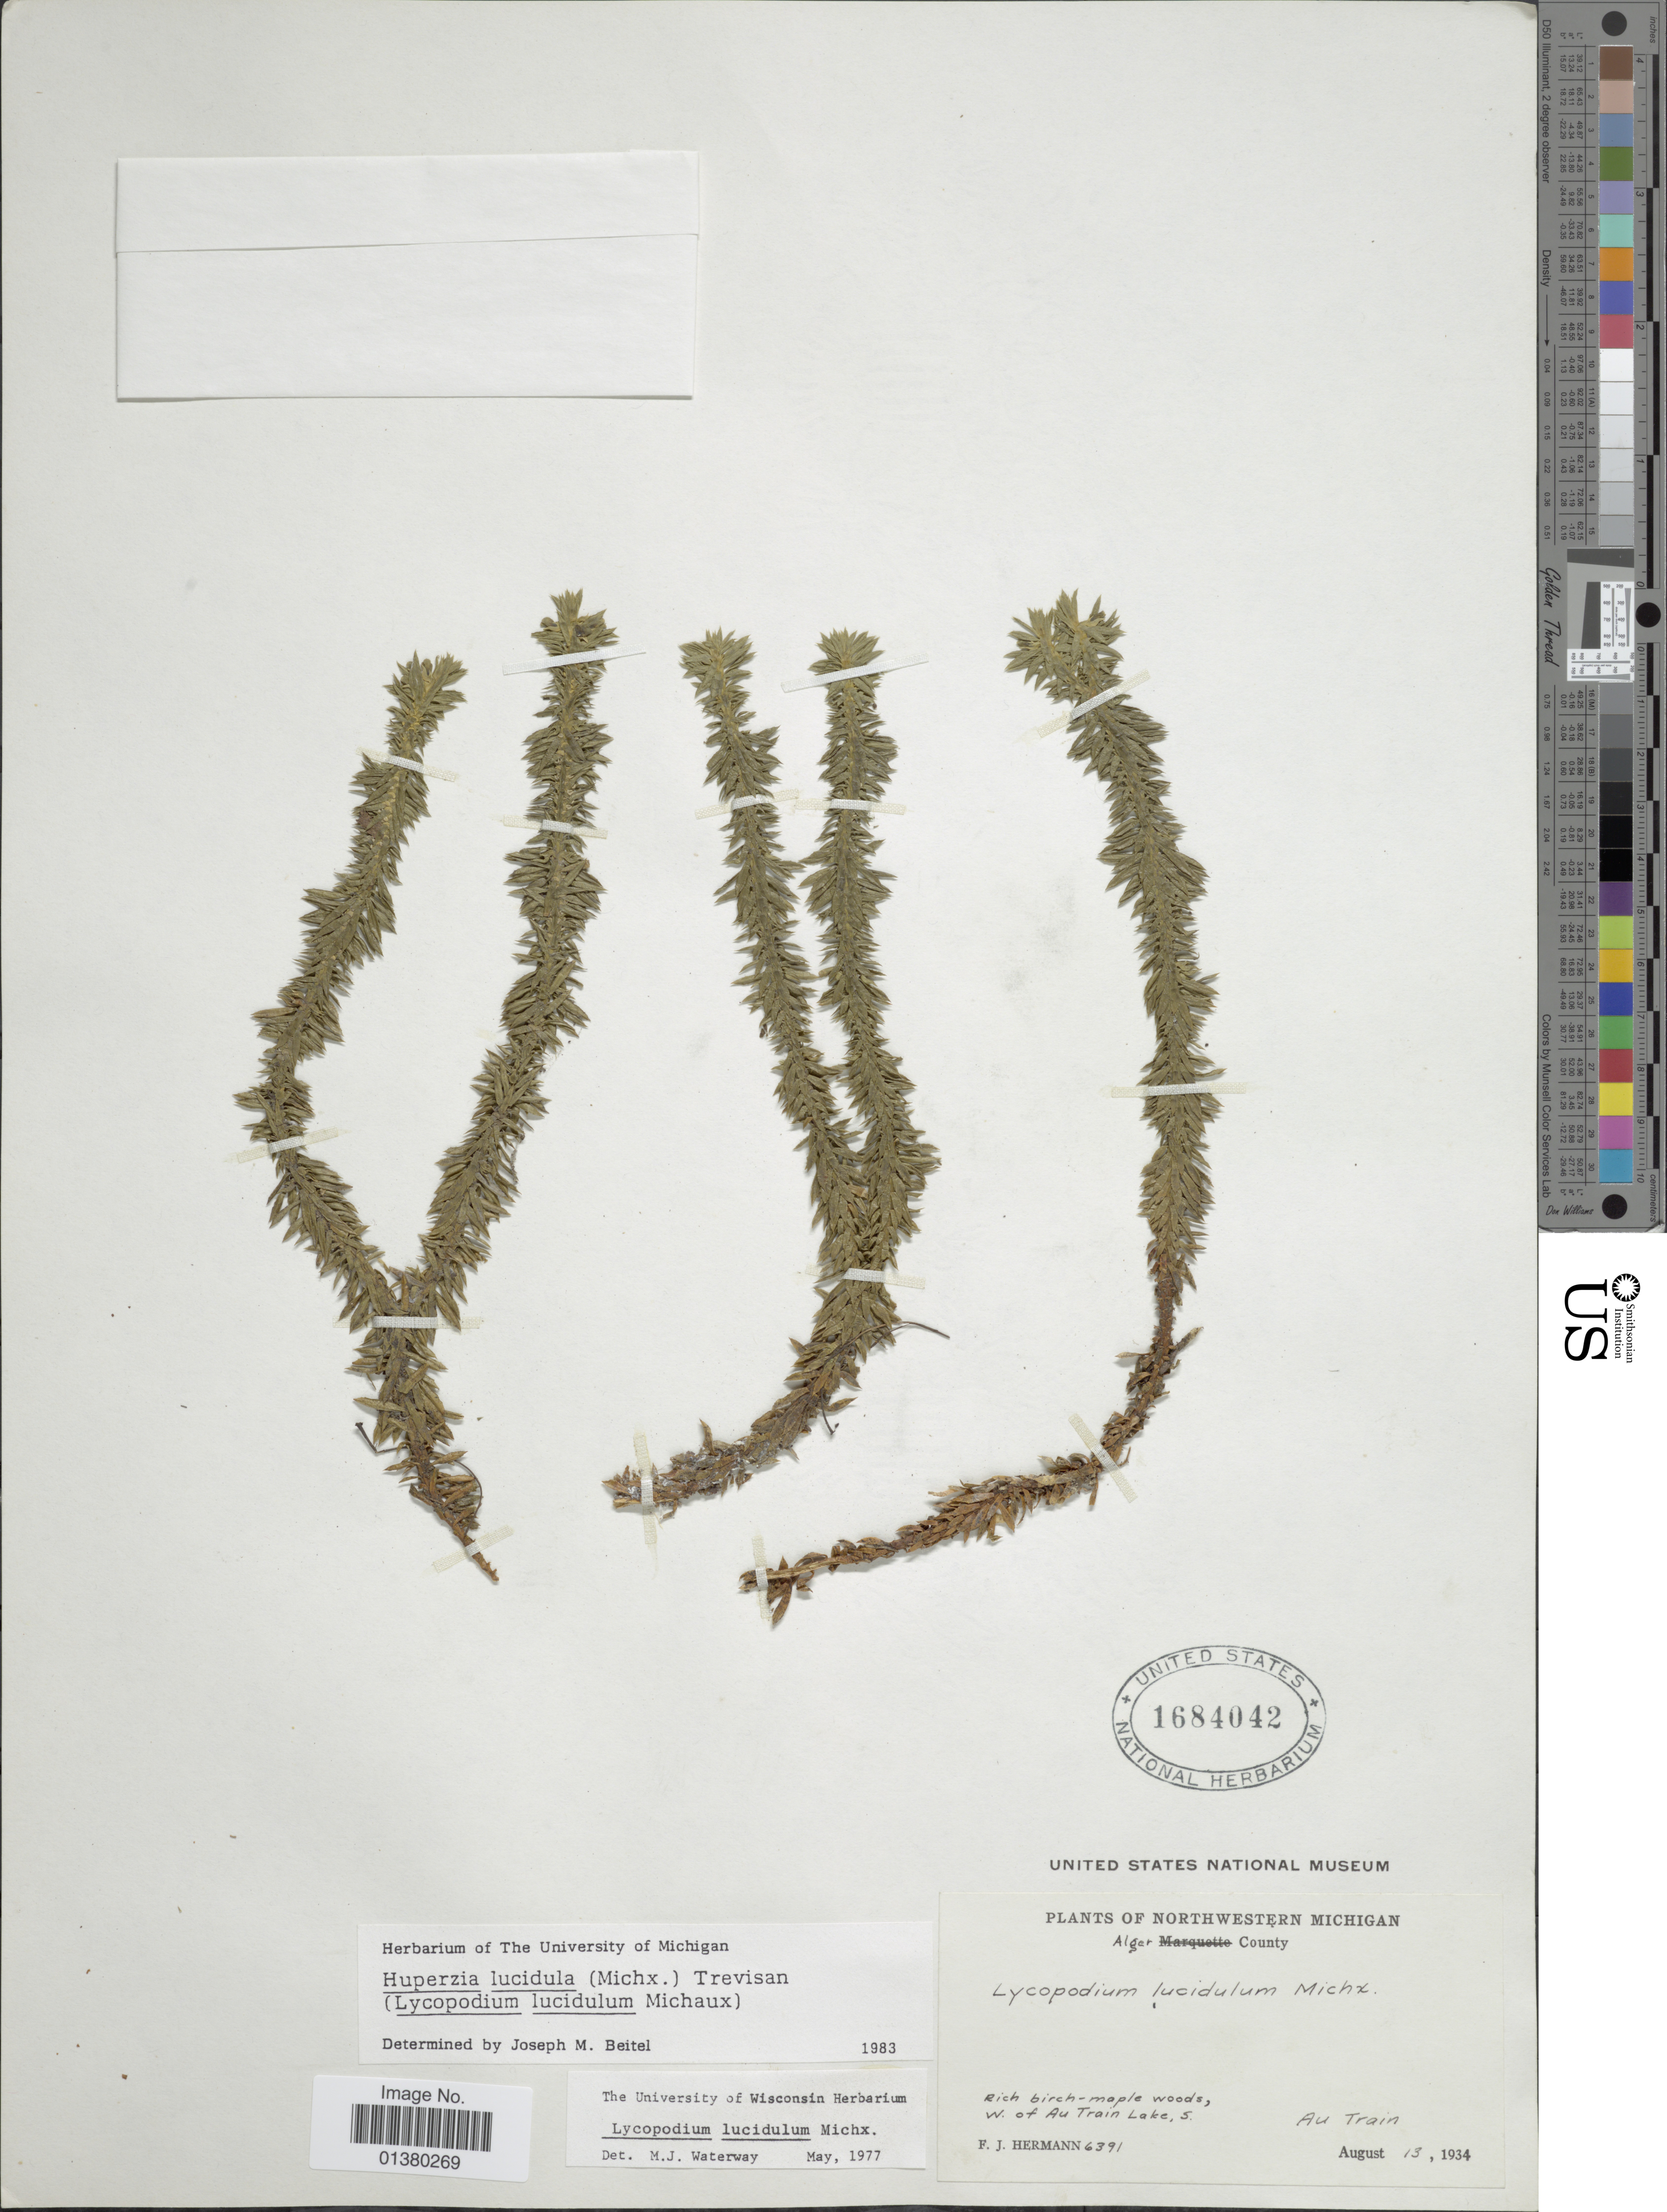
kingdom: Plantae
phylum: Tracheophyta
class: Lycopodiopsida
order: Lycopodiales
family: Lycopodiaceae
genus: Huperzia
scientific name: Huperzia lucidula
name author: (Michx.) Trevis.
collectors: F. J. Hermann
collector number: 6391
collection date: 1934-08-13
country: United States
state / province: Michigan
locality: Northwestern Michigan, Alger County, W. of Au Train Lake, S, Au Train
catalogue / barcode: US 1684042